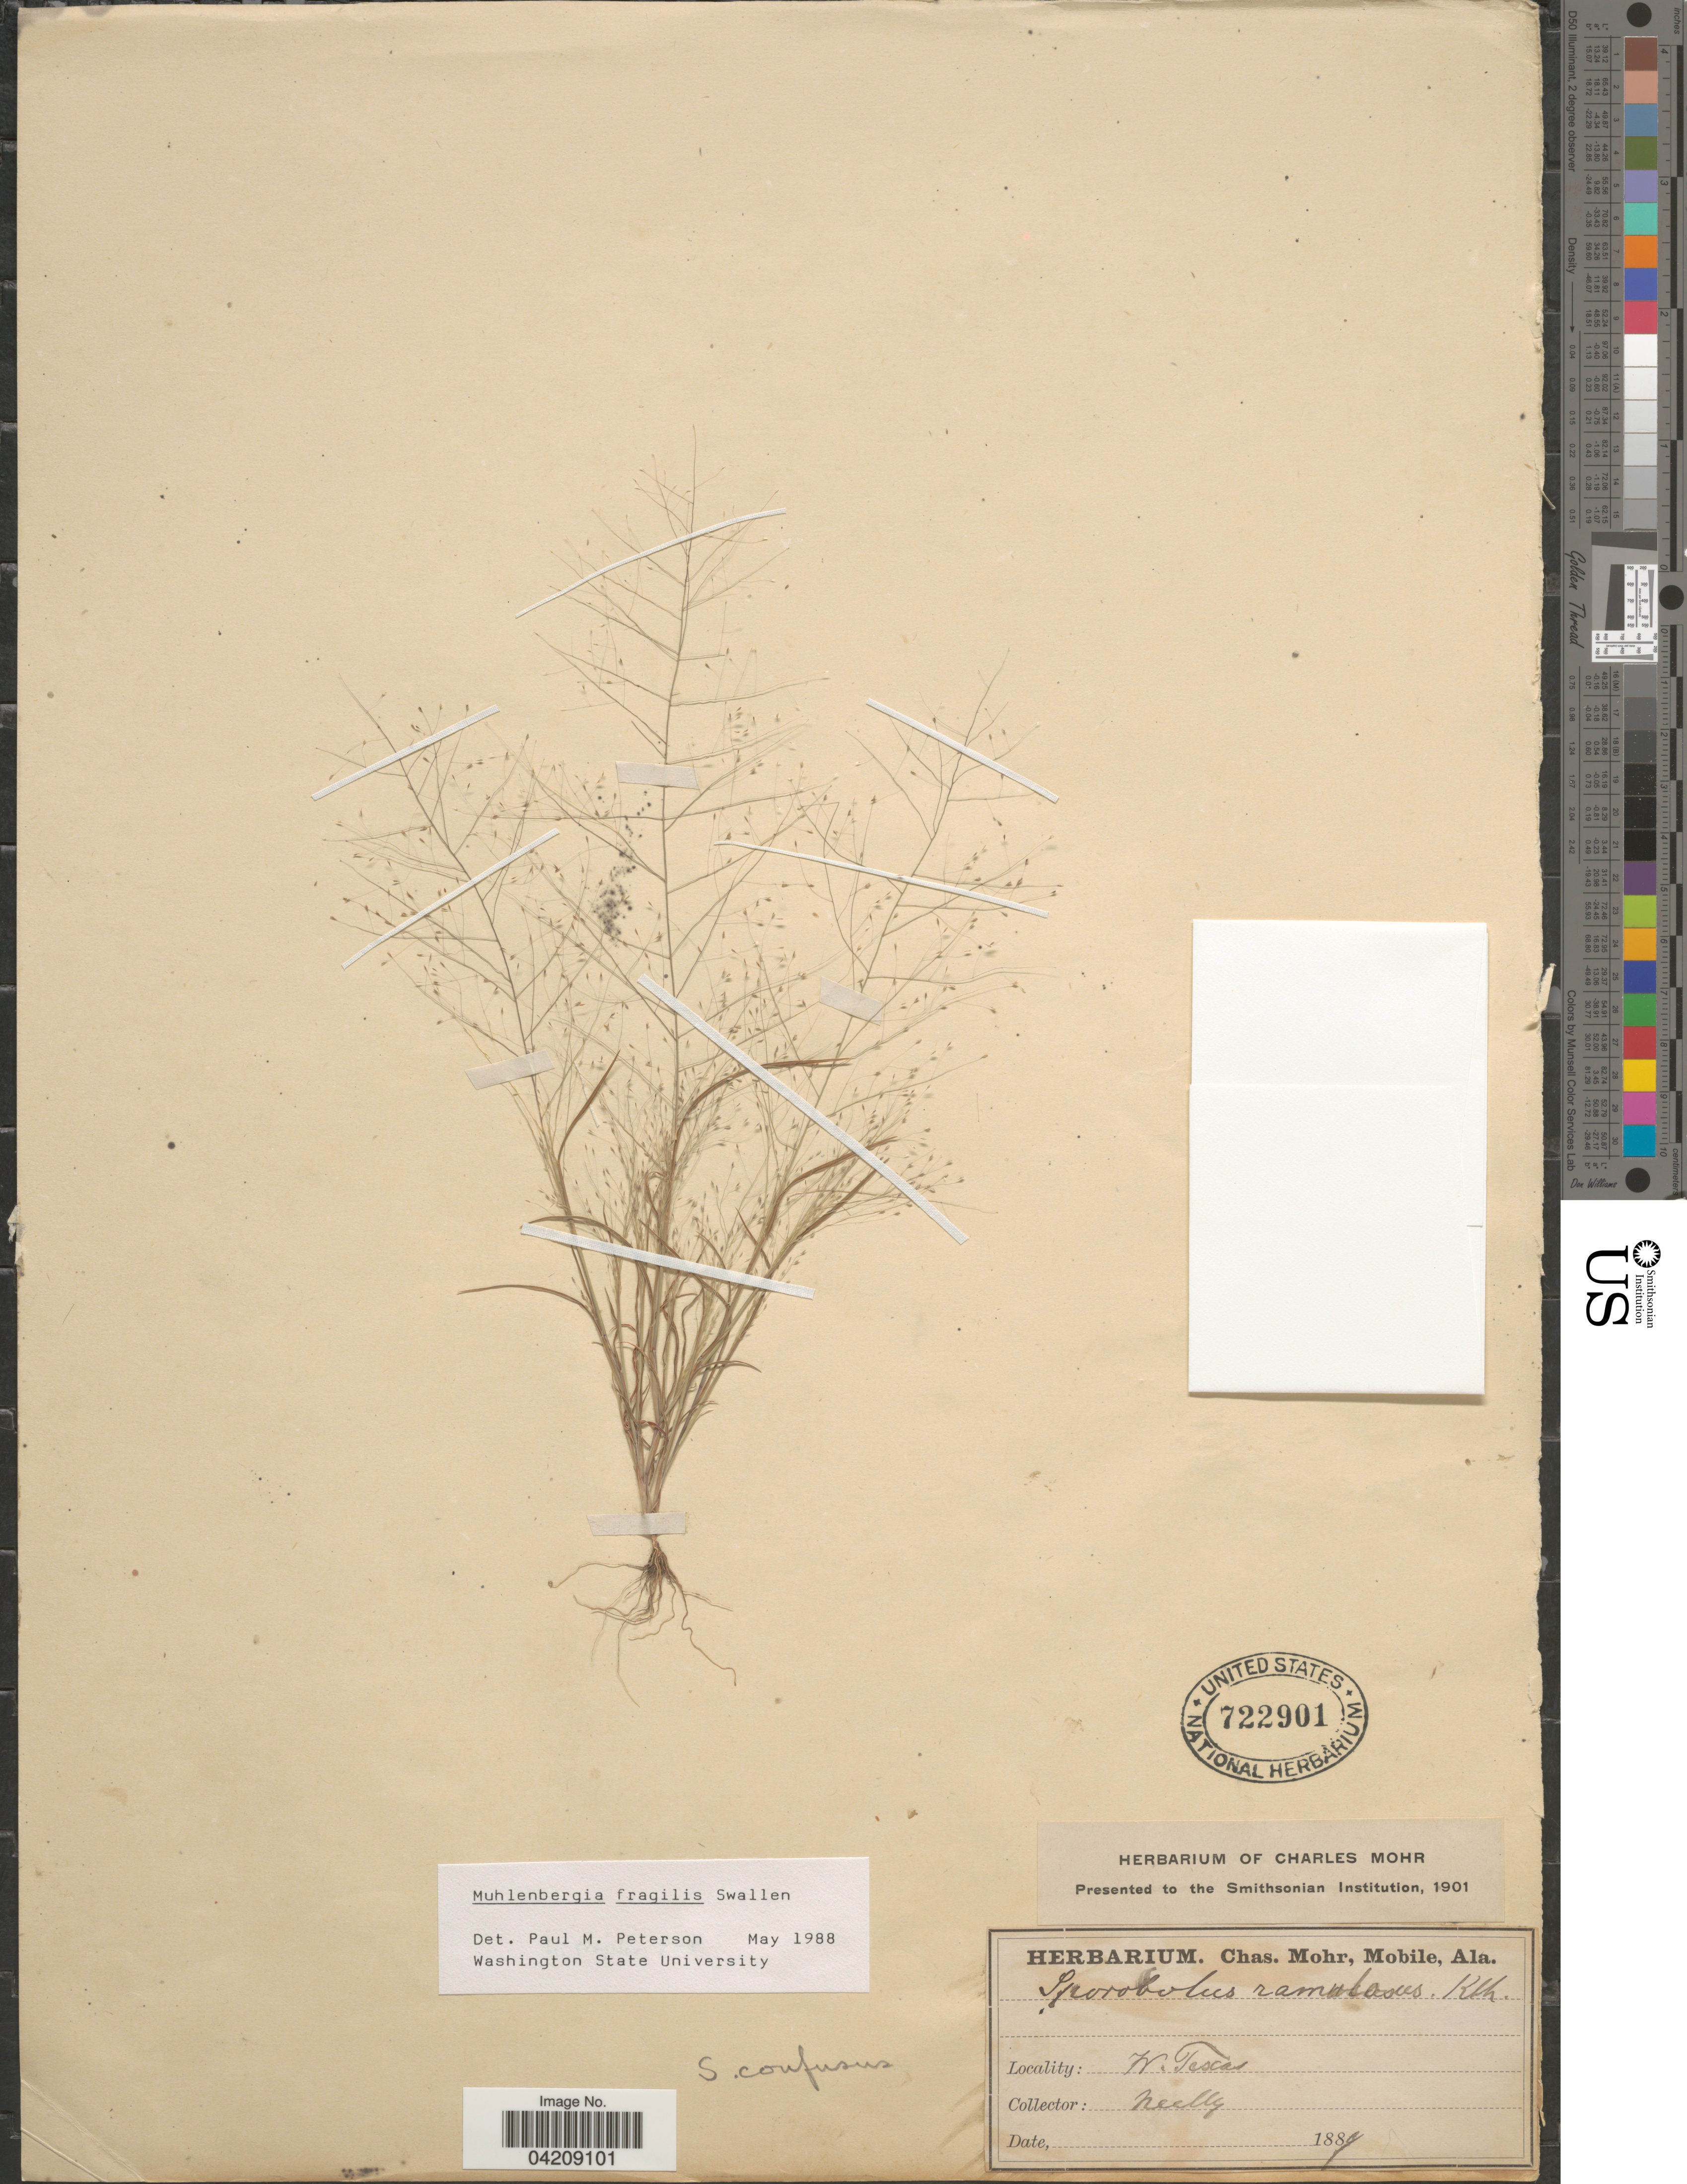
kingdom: Plantae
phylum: Tracheophyta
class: Liliopsida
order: Poales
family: Poaceae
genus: Muhlenbergia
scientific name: Muhlenbergia fragilis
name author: Swallen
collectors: Neelly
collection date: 1889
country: United States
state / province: Texas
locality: W. Texas.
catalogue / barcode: US 722901